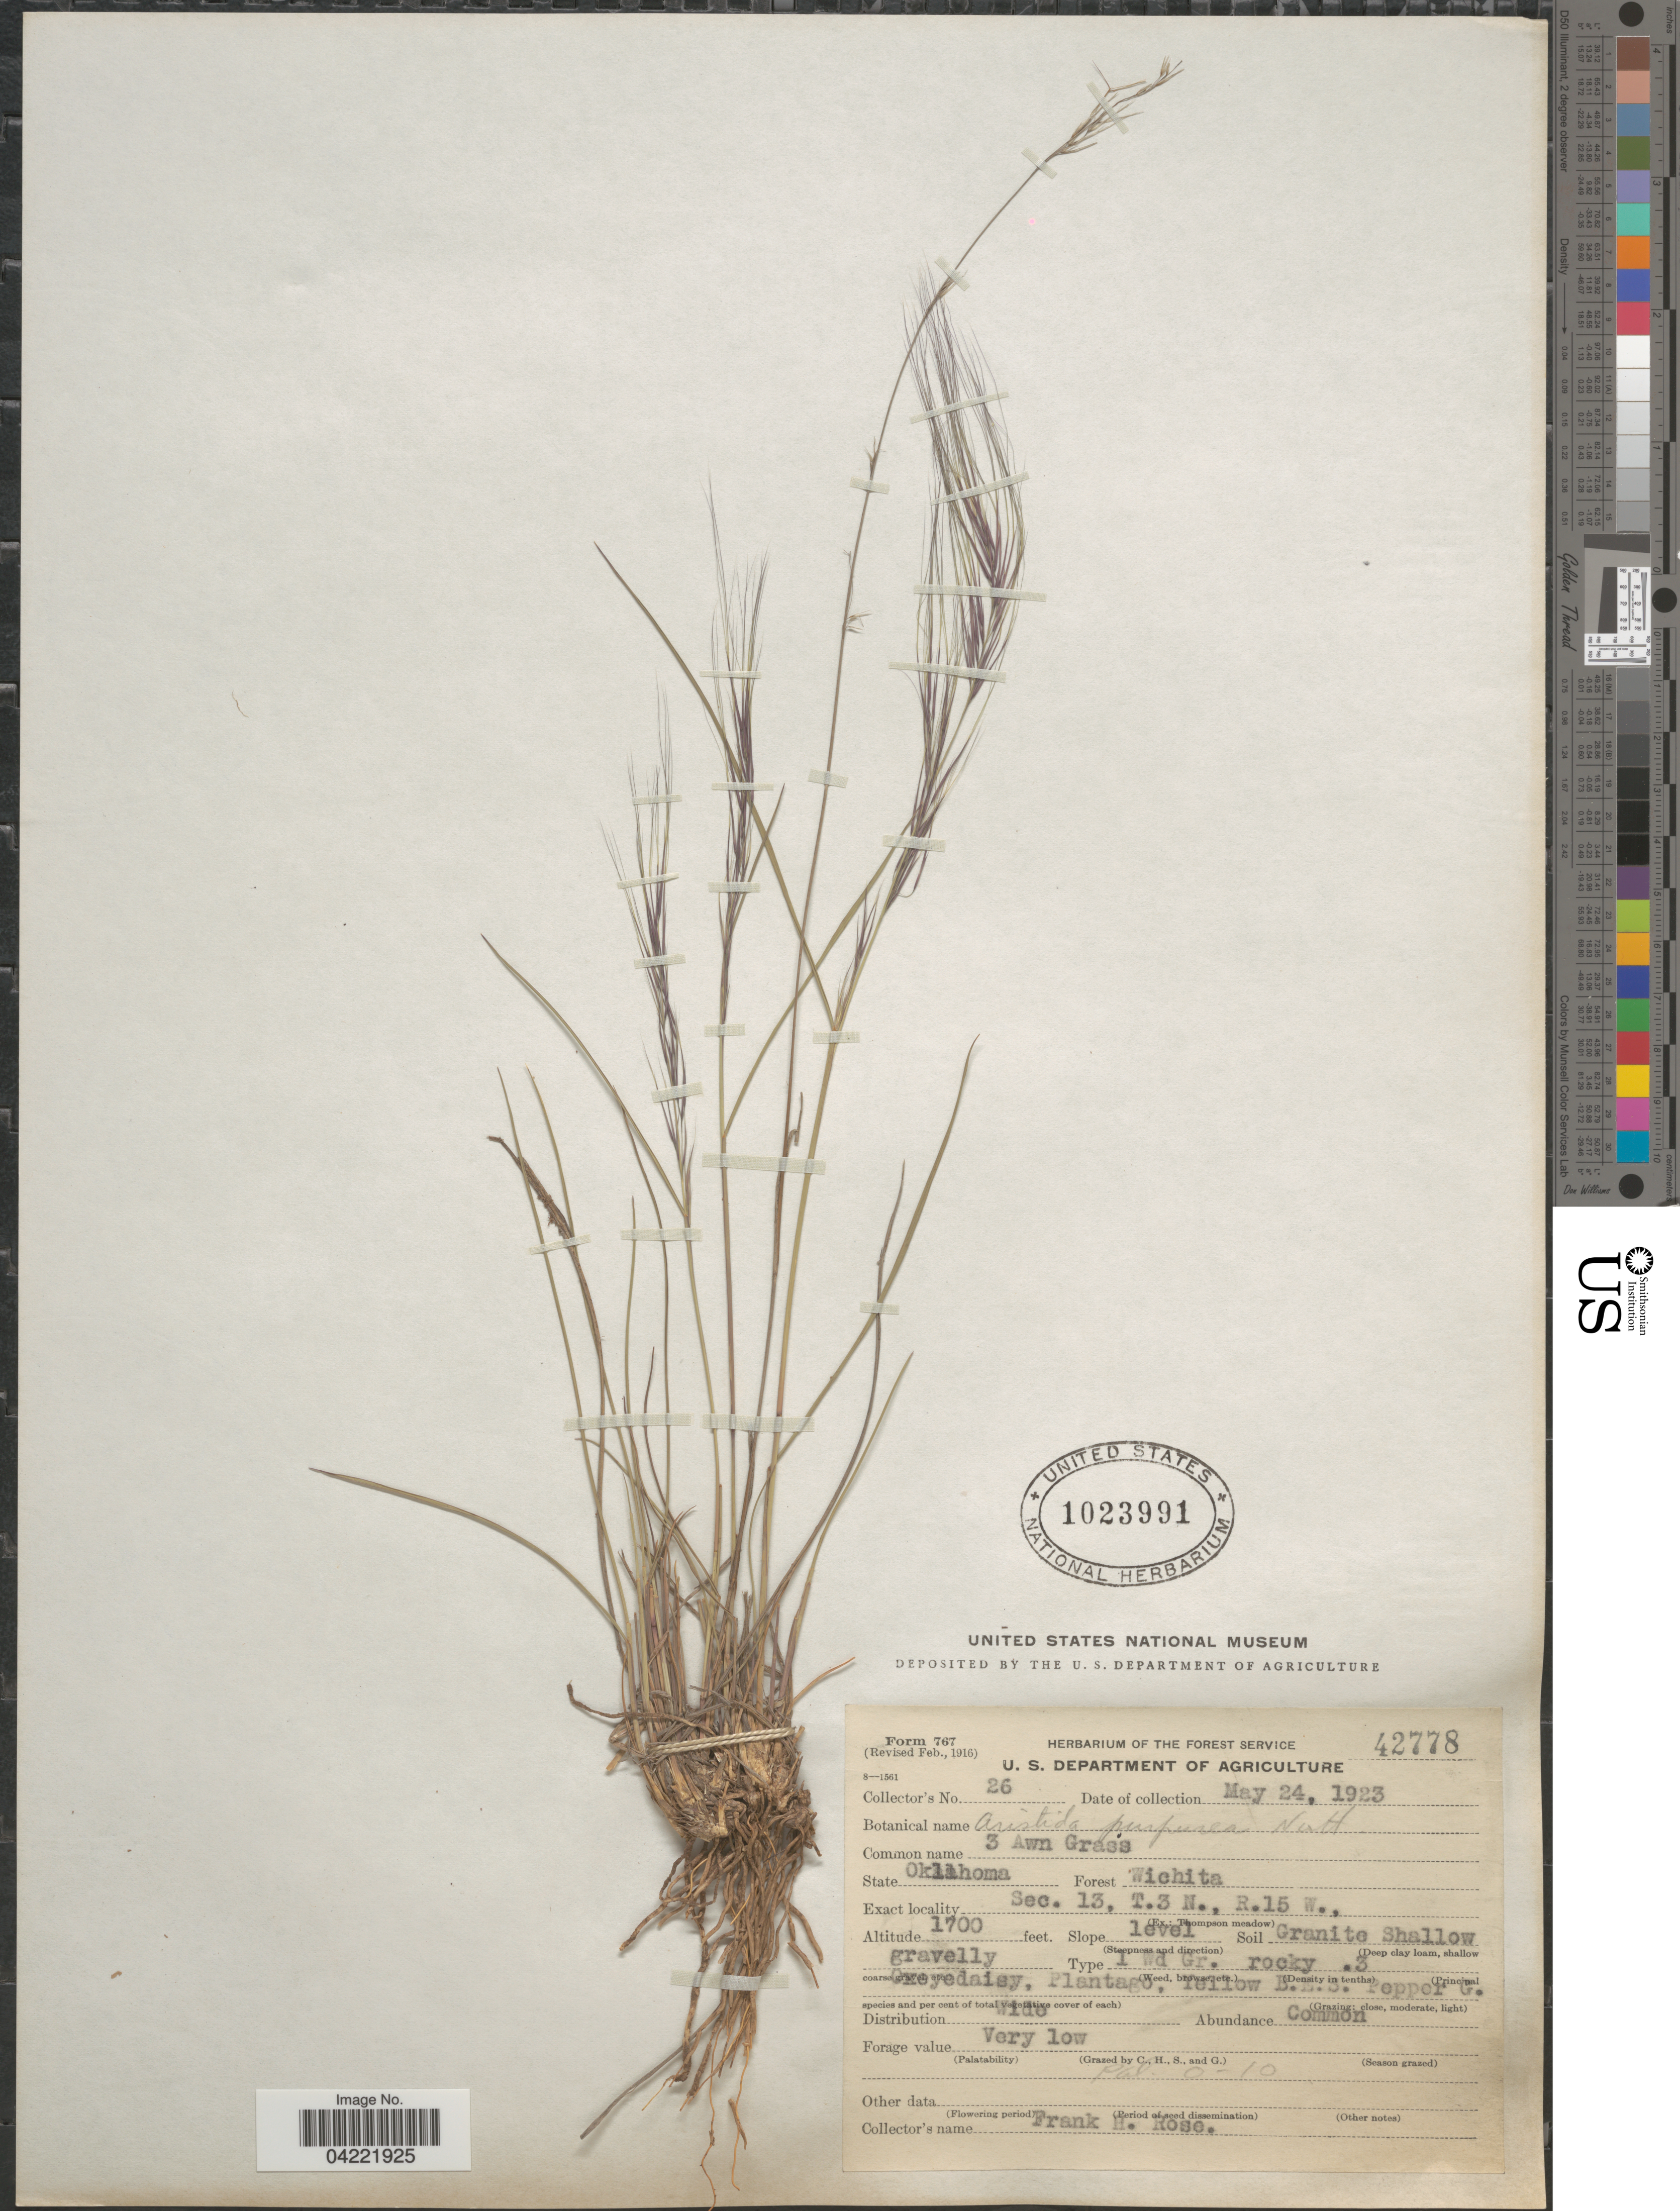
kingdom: Plantae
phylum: Tracheophyta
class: Liliopsida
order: Poales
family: Poaceae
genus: Aristida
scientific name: Aristida purpurea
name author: Nutt.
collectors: F. H. Rose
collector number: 26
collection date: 1923-05-24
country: United States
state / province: Oklahoma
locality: Forest Wichita. Sec. 13, T.3 N., R.15 W.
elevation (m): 518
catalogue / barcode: US 1023991